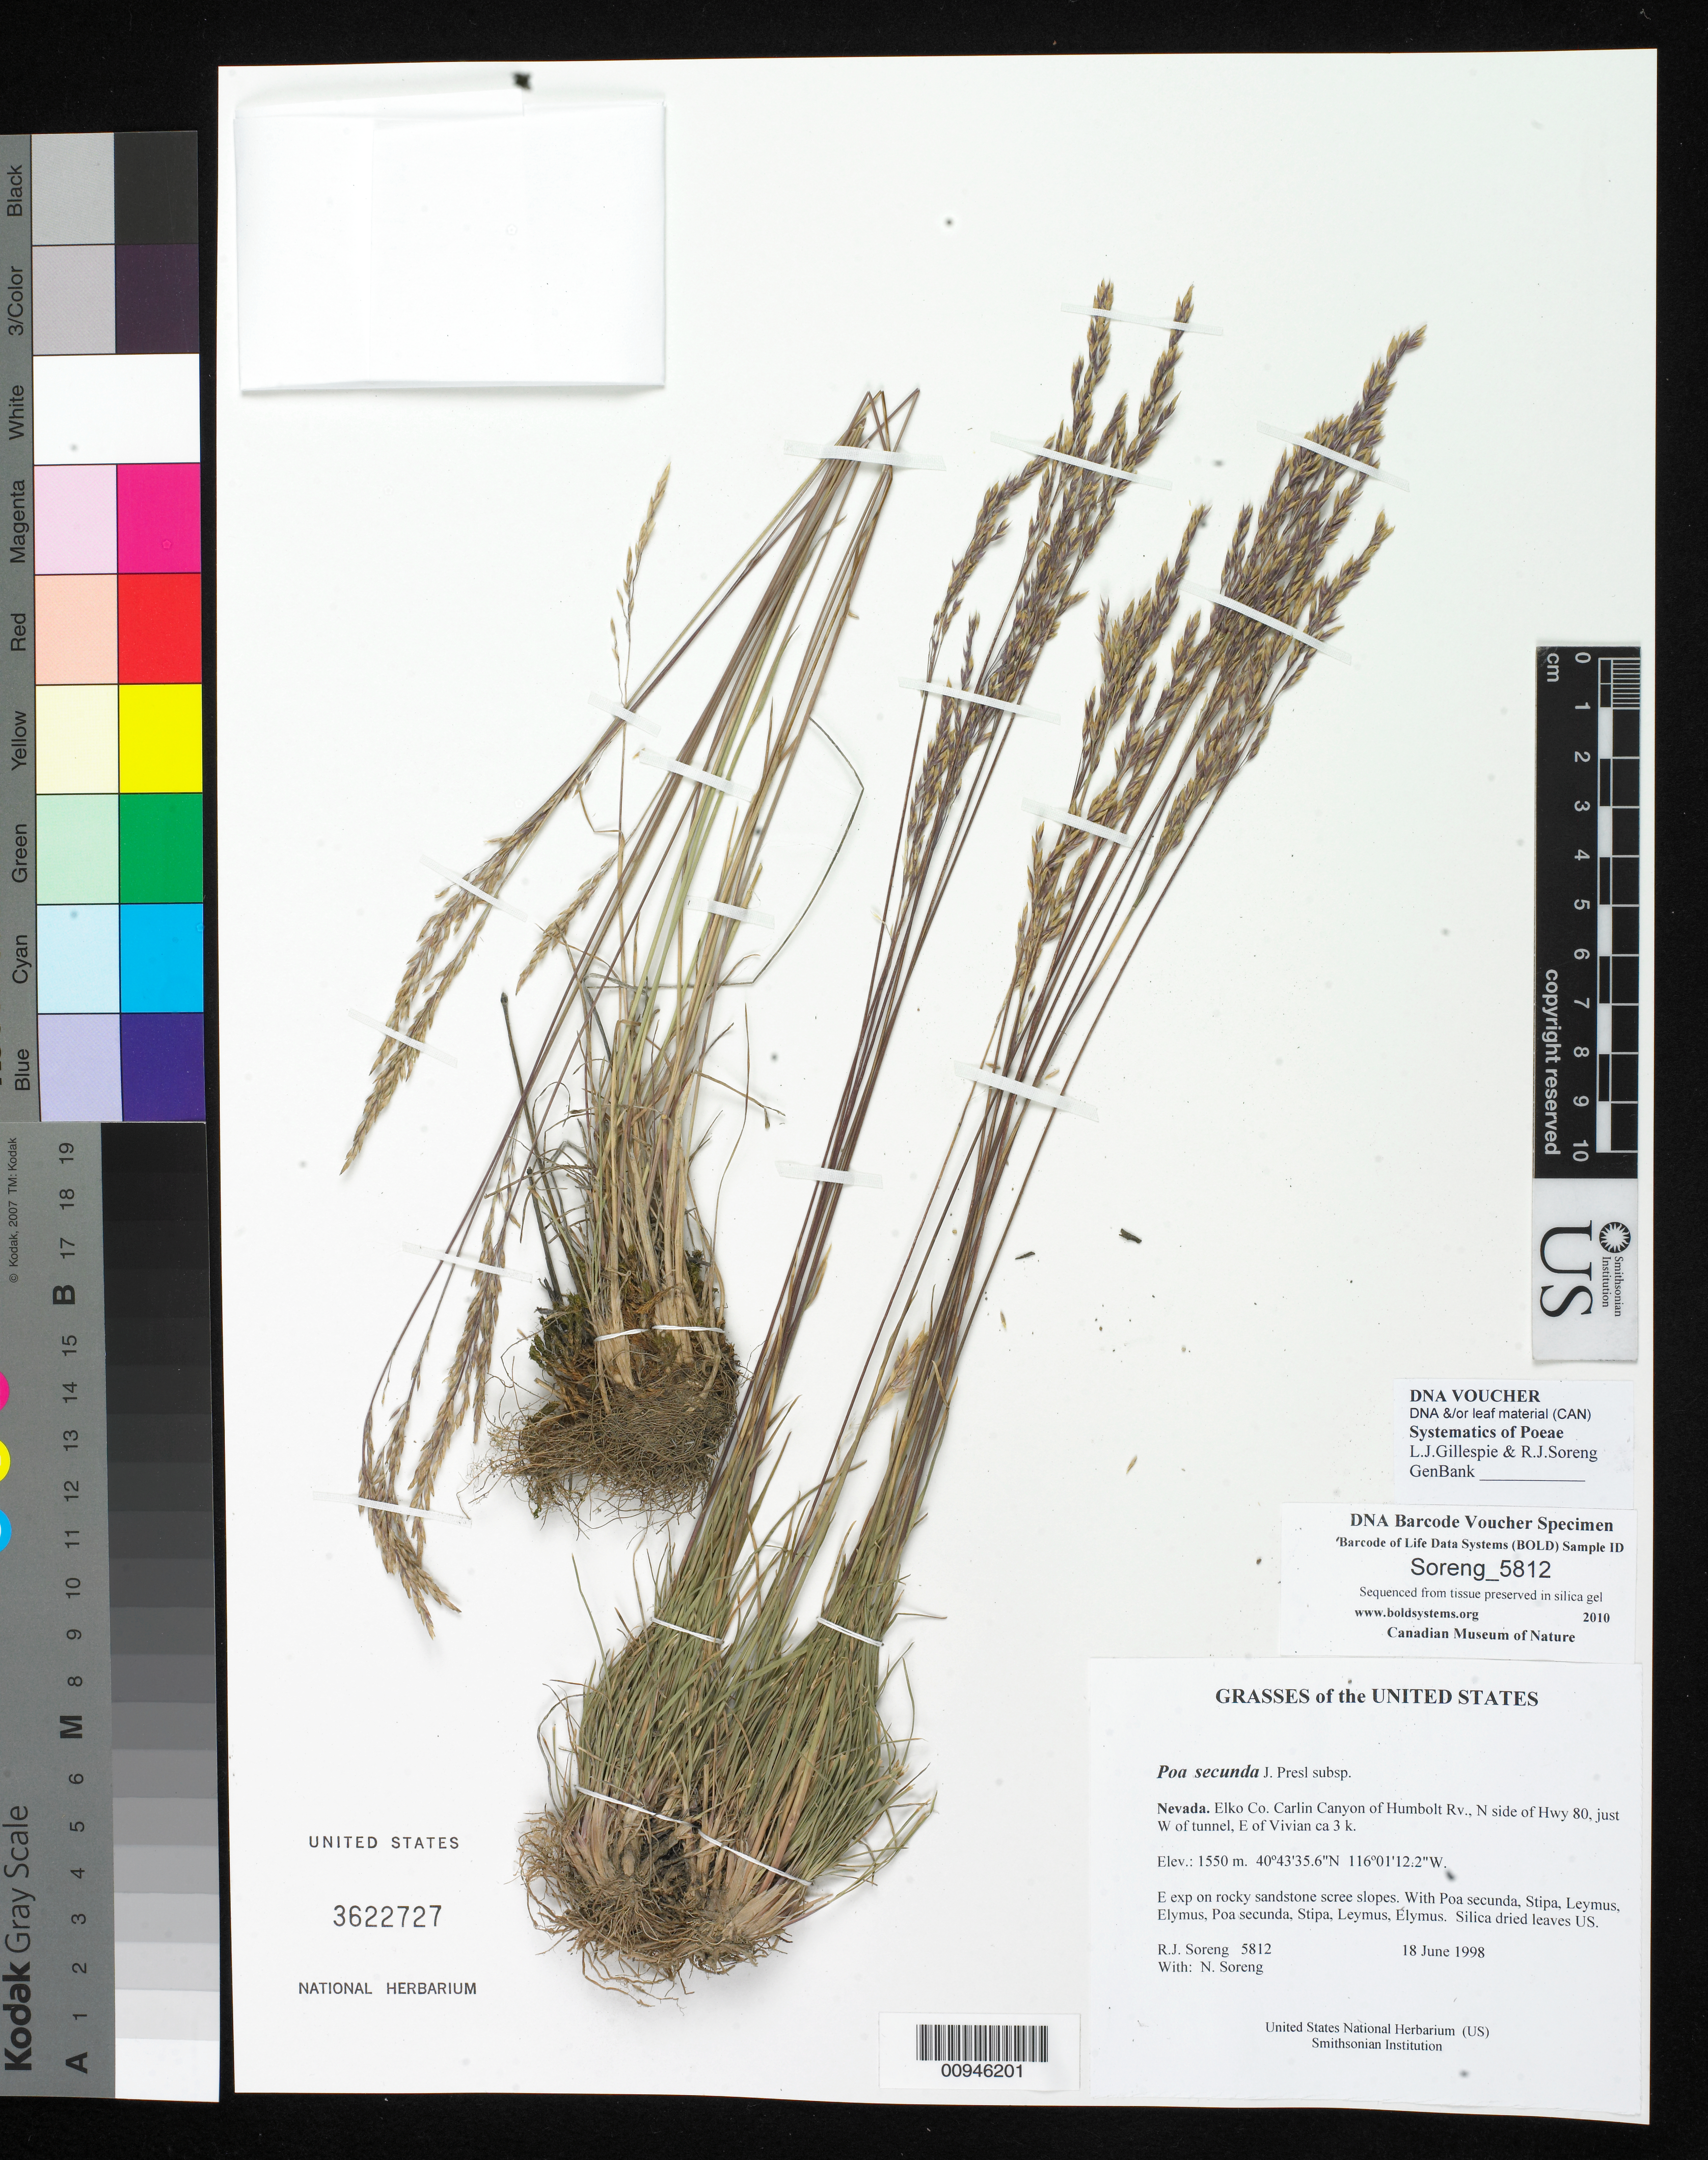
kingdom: Plantae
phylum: Tracheophyta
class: Liliopsida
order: Poales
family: Poaceae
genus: Poa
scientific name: Poa secunda subsp. secunda var. secunda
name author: J. Presl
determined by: Soreng, Robert J., Research Associate (BOT), Smithsonian Institution - National Museum of Natural History (UNITED STATES)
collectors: R. J. Soreng & N. L. Soreng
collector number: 5812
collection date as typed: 18 June 1998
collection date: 1998-06-18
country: United States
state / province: Nevada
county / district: Elko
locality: Carlin Canyon of Humbolt Rv., N side of Hwy 80, just W of tunnel, E of Vivian ca 3 k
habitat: E exp on rocky sandstone scree slopes. With Poa secunda, Stipa, Leymus, Elymus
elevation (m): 1550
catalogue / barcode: US 3622727